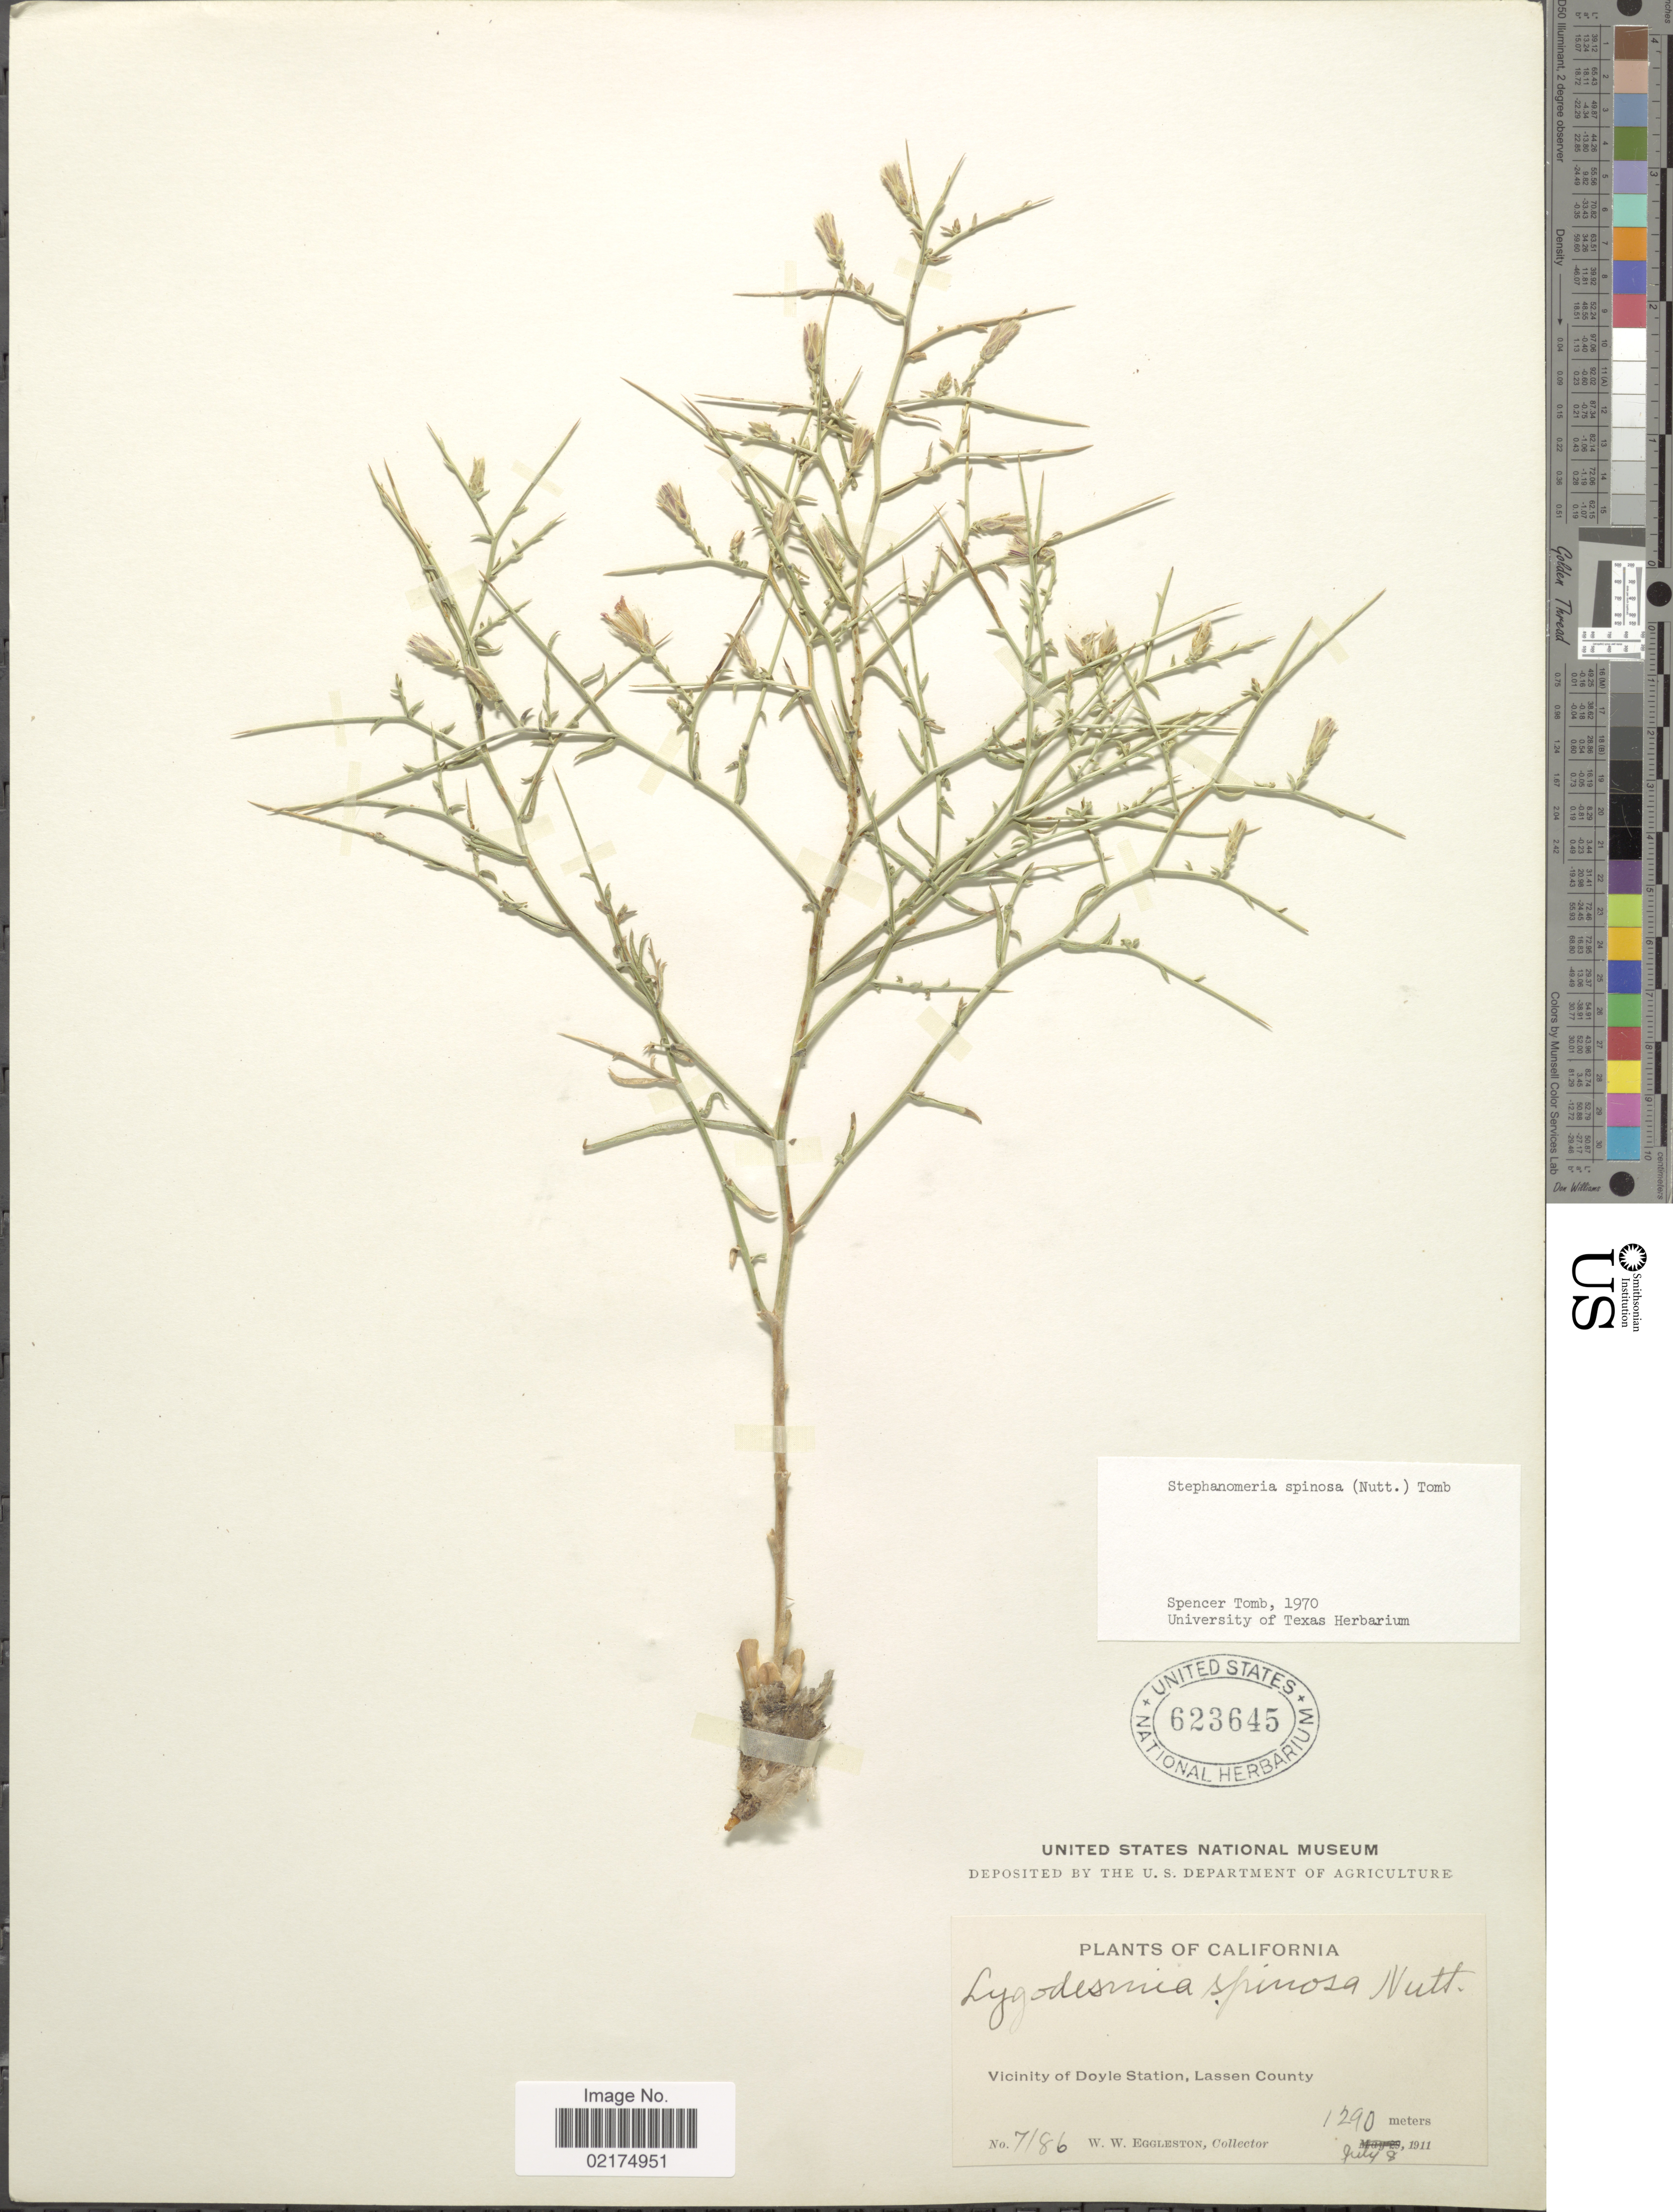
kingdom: Plantae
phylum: Tracheophyta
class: Magnoliopsida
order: Asterales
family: Asteraceae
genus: Pleiacanthus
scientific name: Pleiacanthus spinosus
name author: (Nutt.) Rydb.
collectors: W. W. Eggleston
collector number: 7186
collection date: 1911-07-08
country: United States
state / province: California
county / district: Lassen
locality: Vicinity of Doyle Station, Lassen County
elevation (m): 1290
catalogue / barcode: US 623645